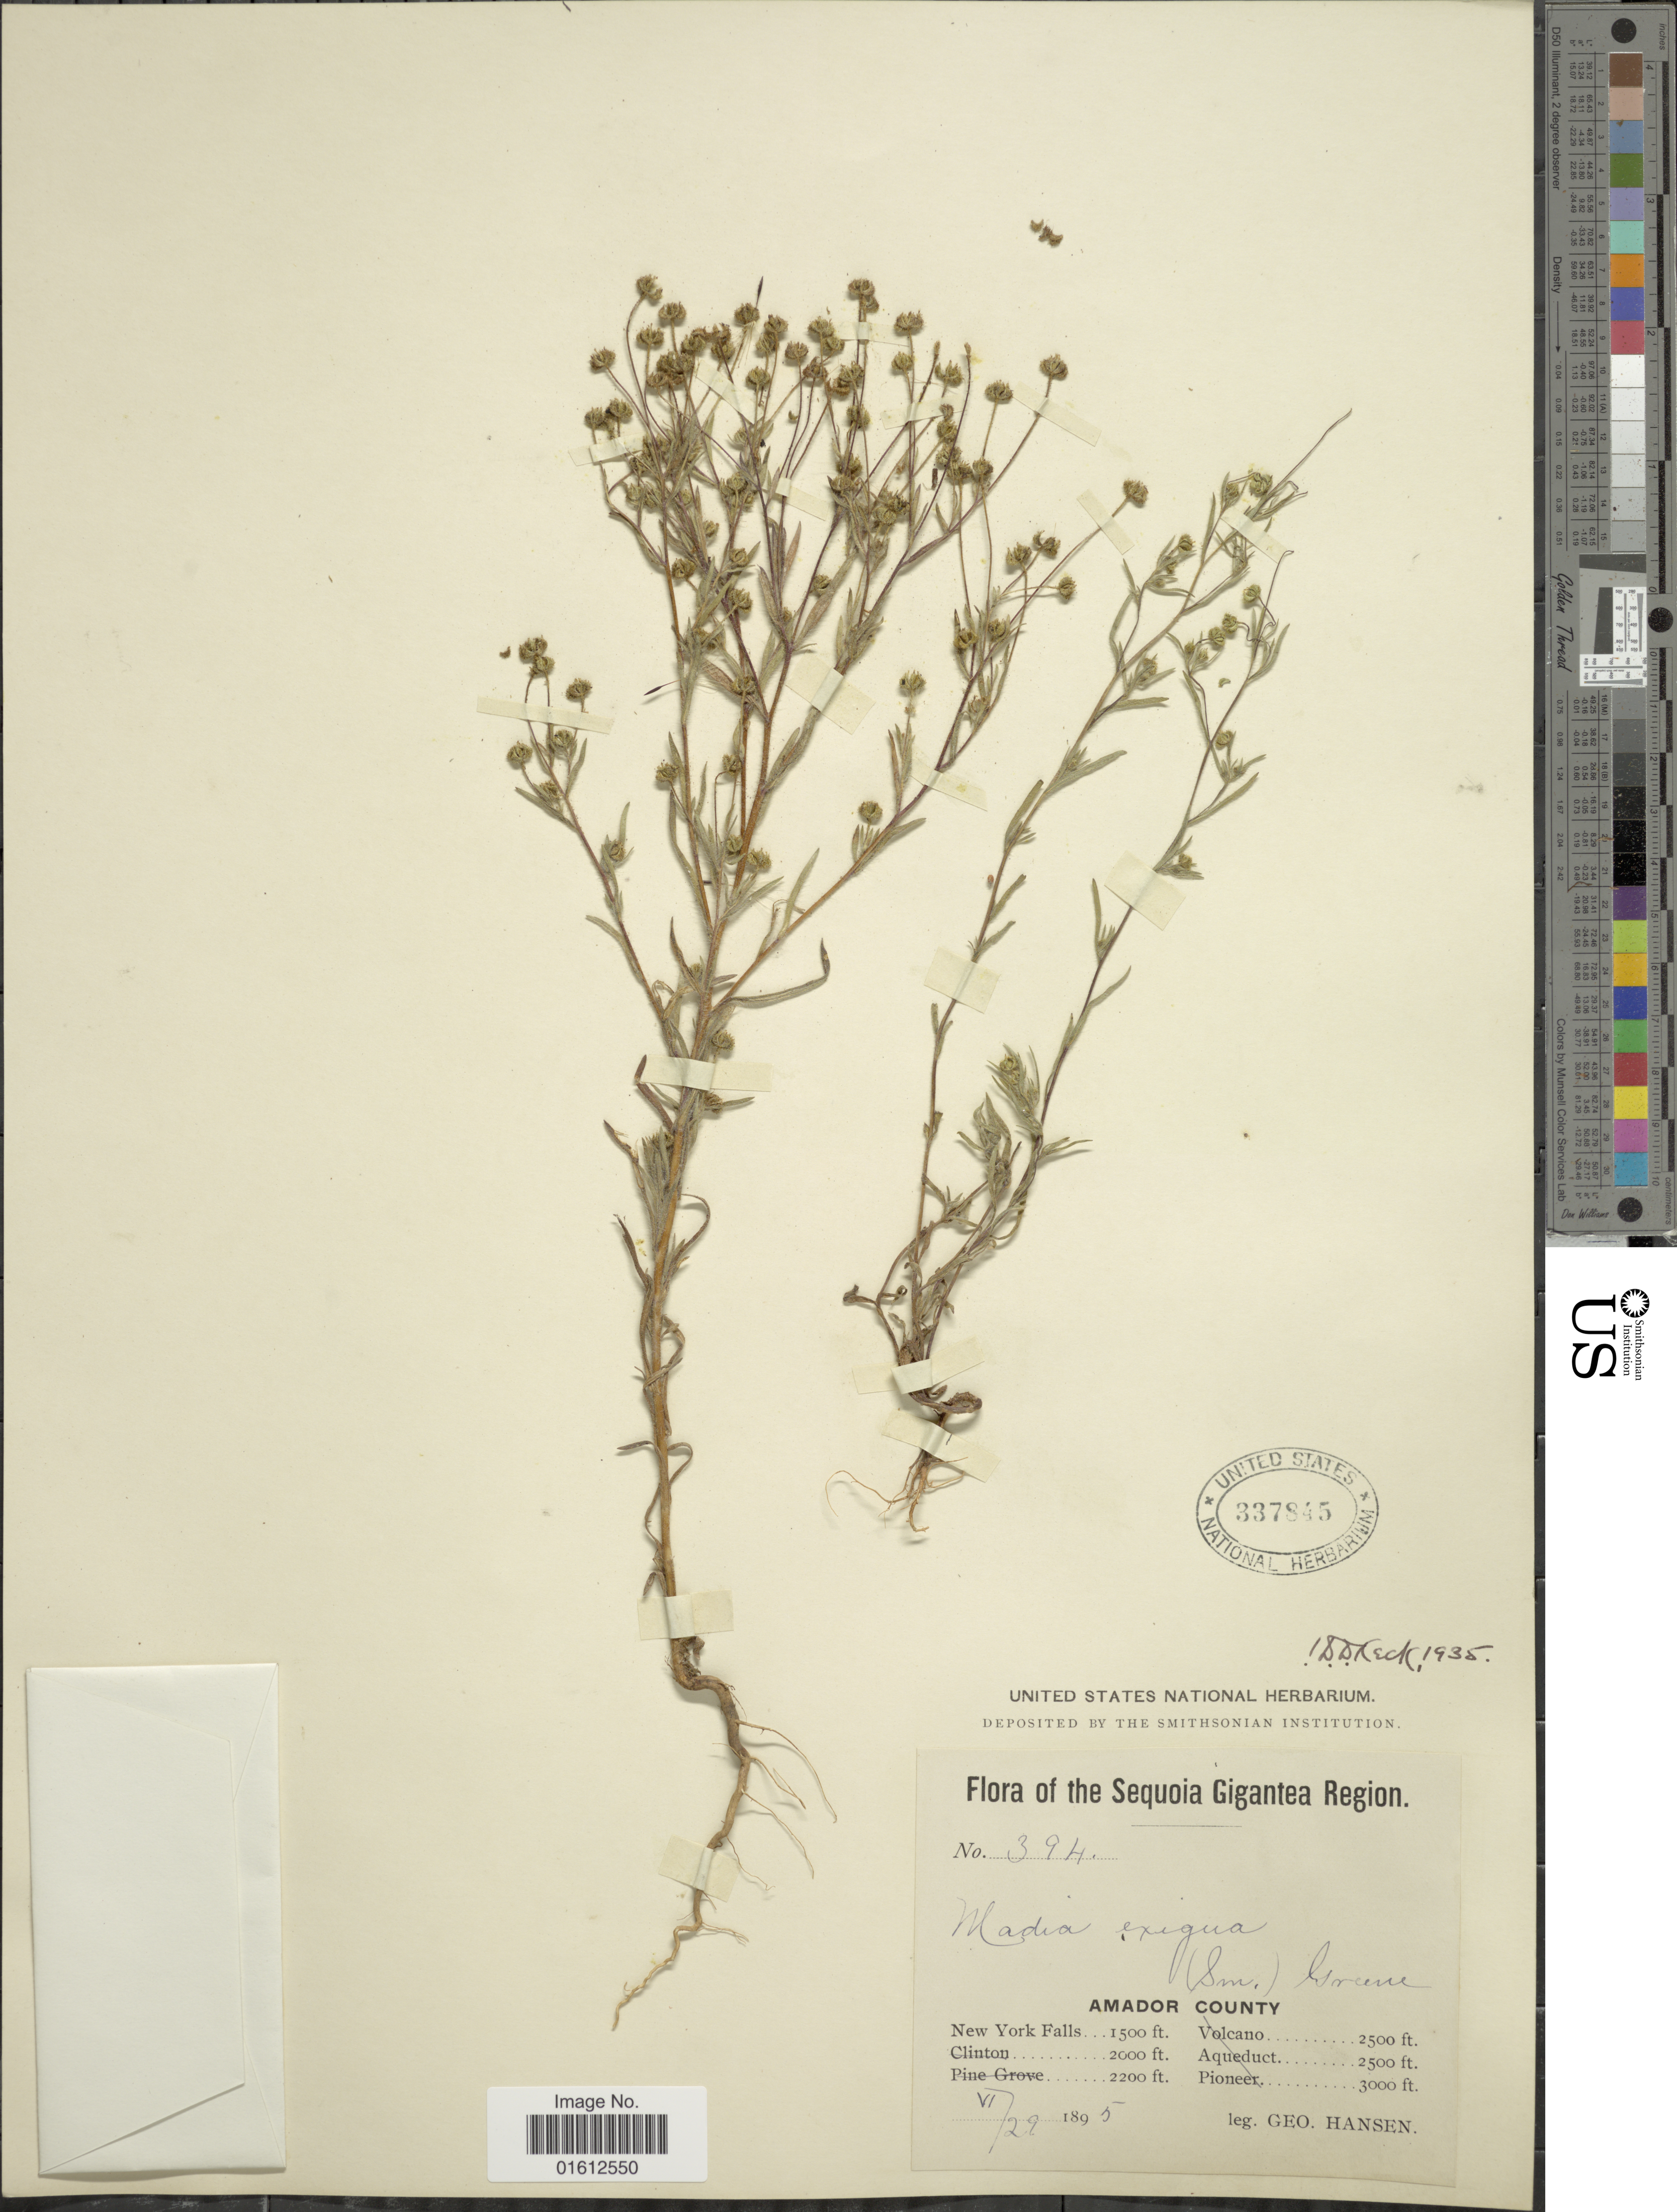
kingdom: Plantae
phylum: Tracheophyta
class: Magnoliopsida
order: Asterales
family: Asteraceae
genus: Madia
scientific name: Madia exigua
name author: (Sm.) A. Gray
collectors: G. Hansen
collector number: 394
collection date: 1895-06-29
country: United States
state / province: California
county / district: Amador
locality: Sequoia Gigantea Region. Amador County. New York Falls.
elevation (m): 457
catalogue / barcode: US 337845